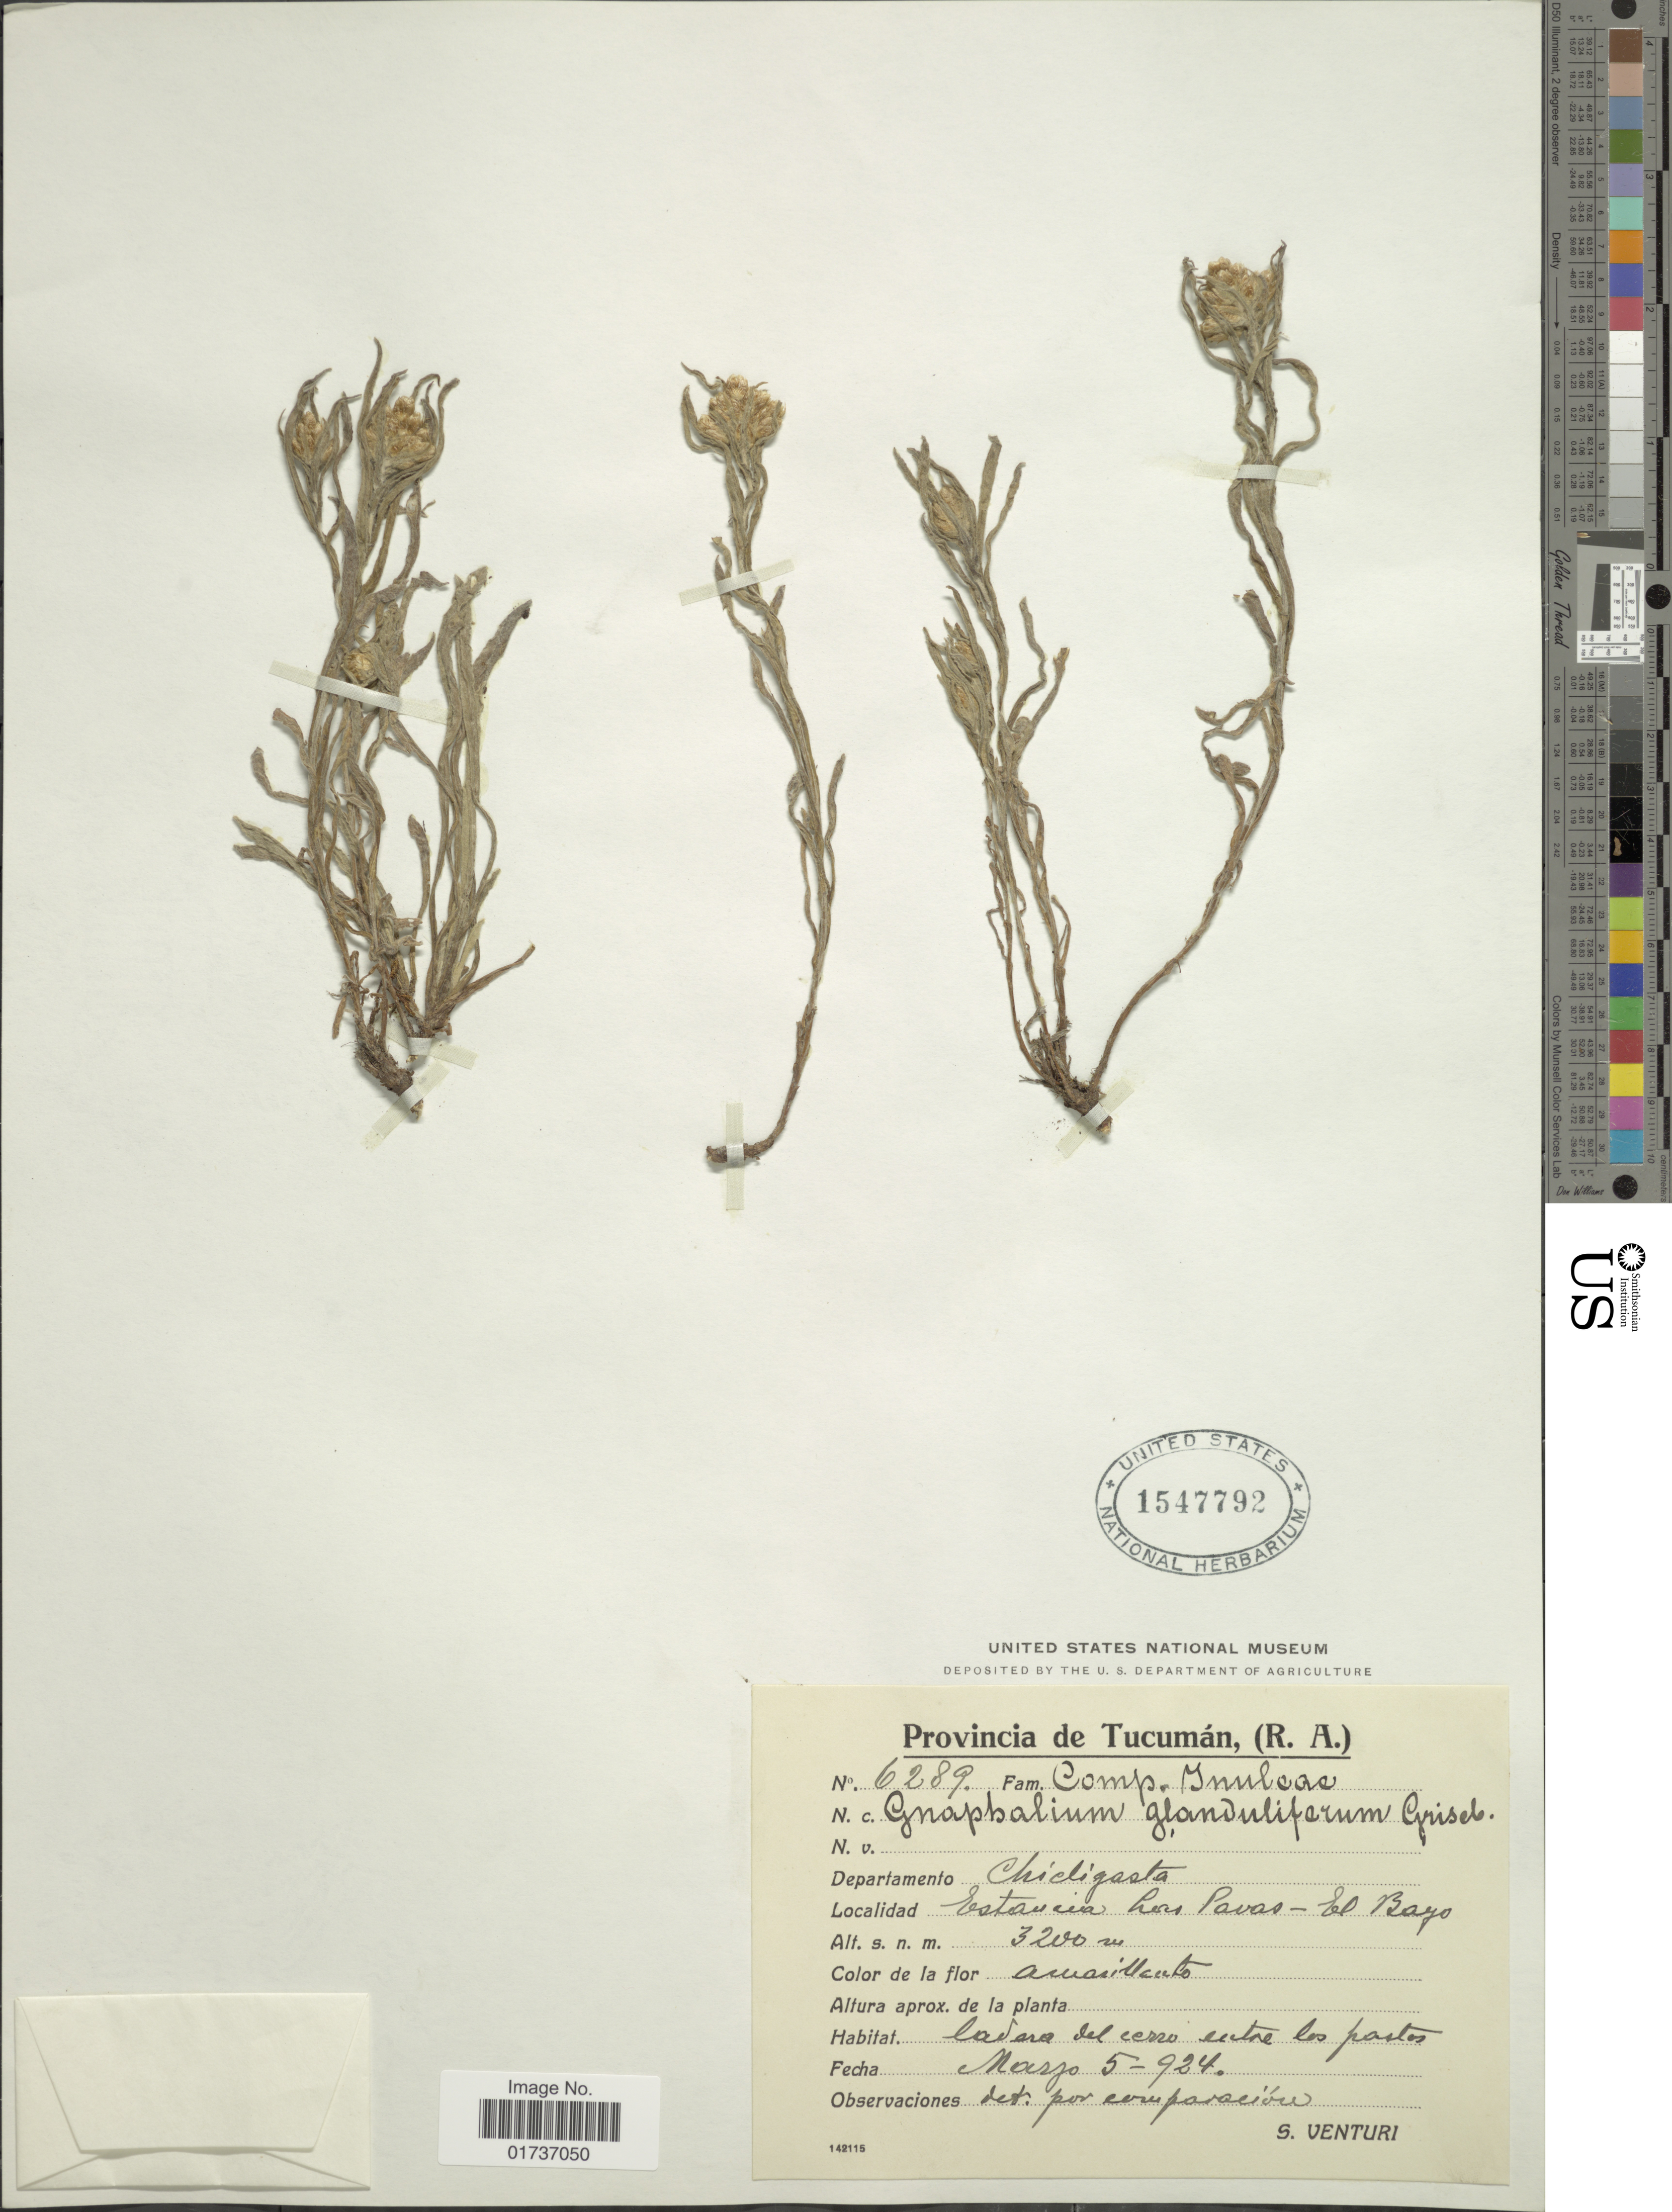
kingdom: Plantae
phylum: Tracheophyta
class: Magnoliopsida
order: Asterales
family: Asteraceae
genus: Gnaphalium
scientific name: Gnaphalium glanduliferum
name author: Griseb.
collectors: S. Venturi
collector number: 6289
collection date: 1924-03-05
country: Argentina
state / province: Tucuman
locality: (R.A.), Departamento Chicligasta, Estancia Lors Pavas - El Bayo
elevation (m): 3200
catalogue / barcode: US 1547792